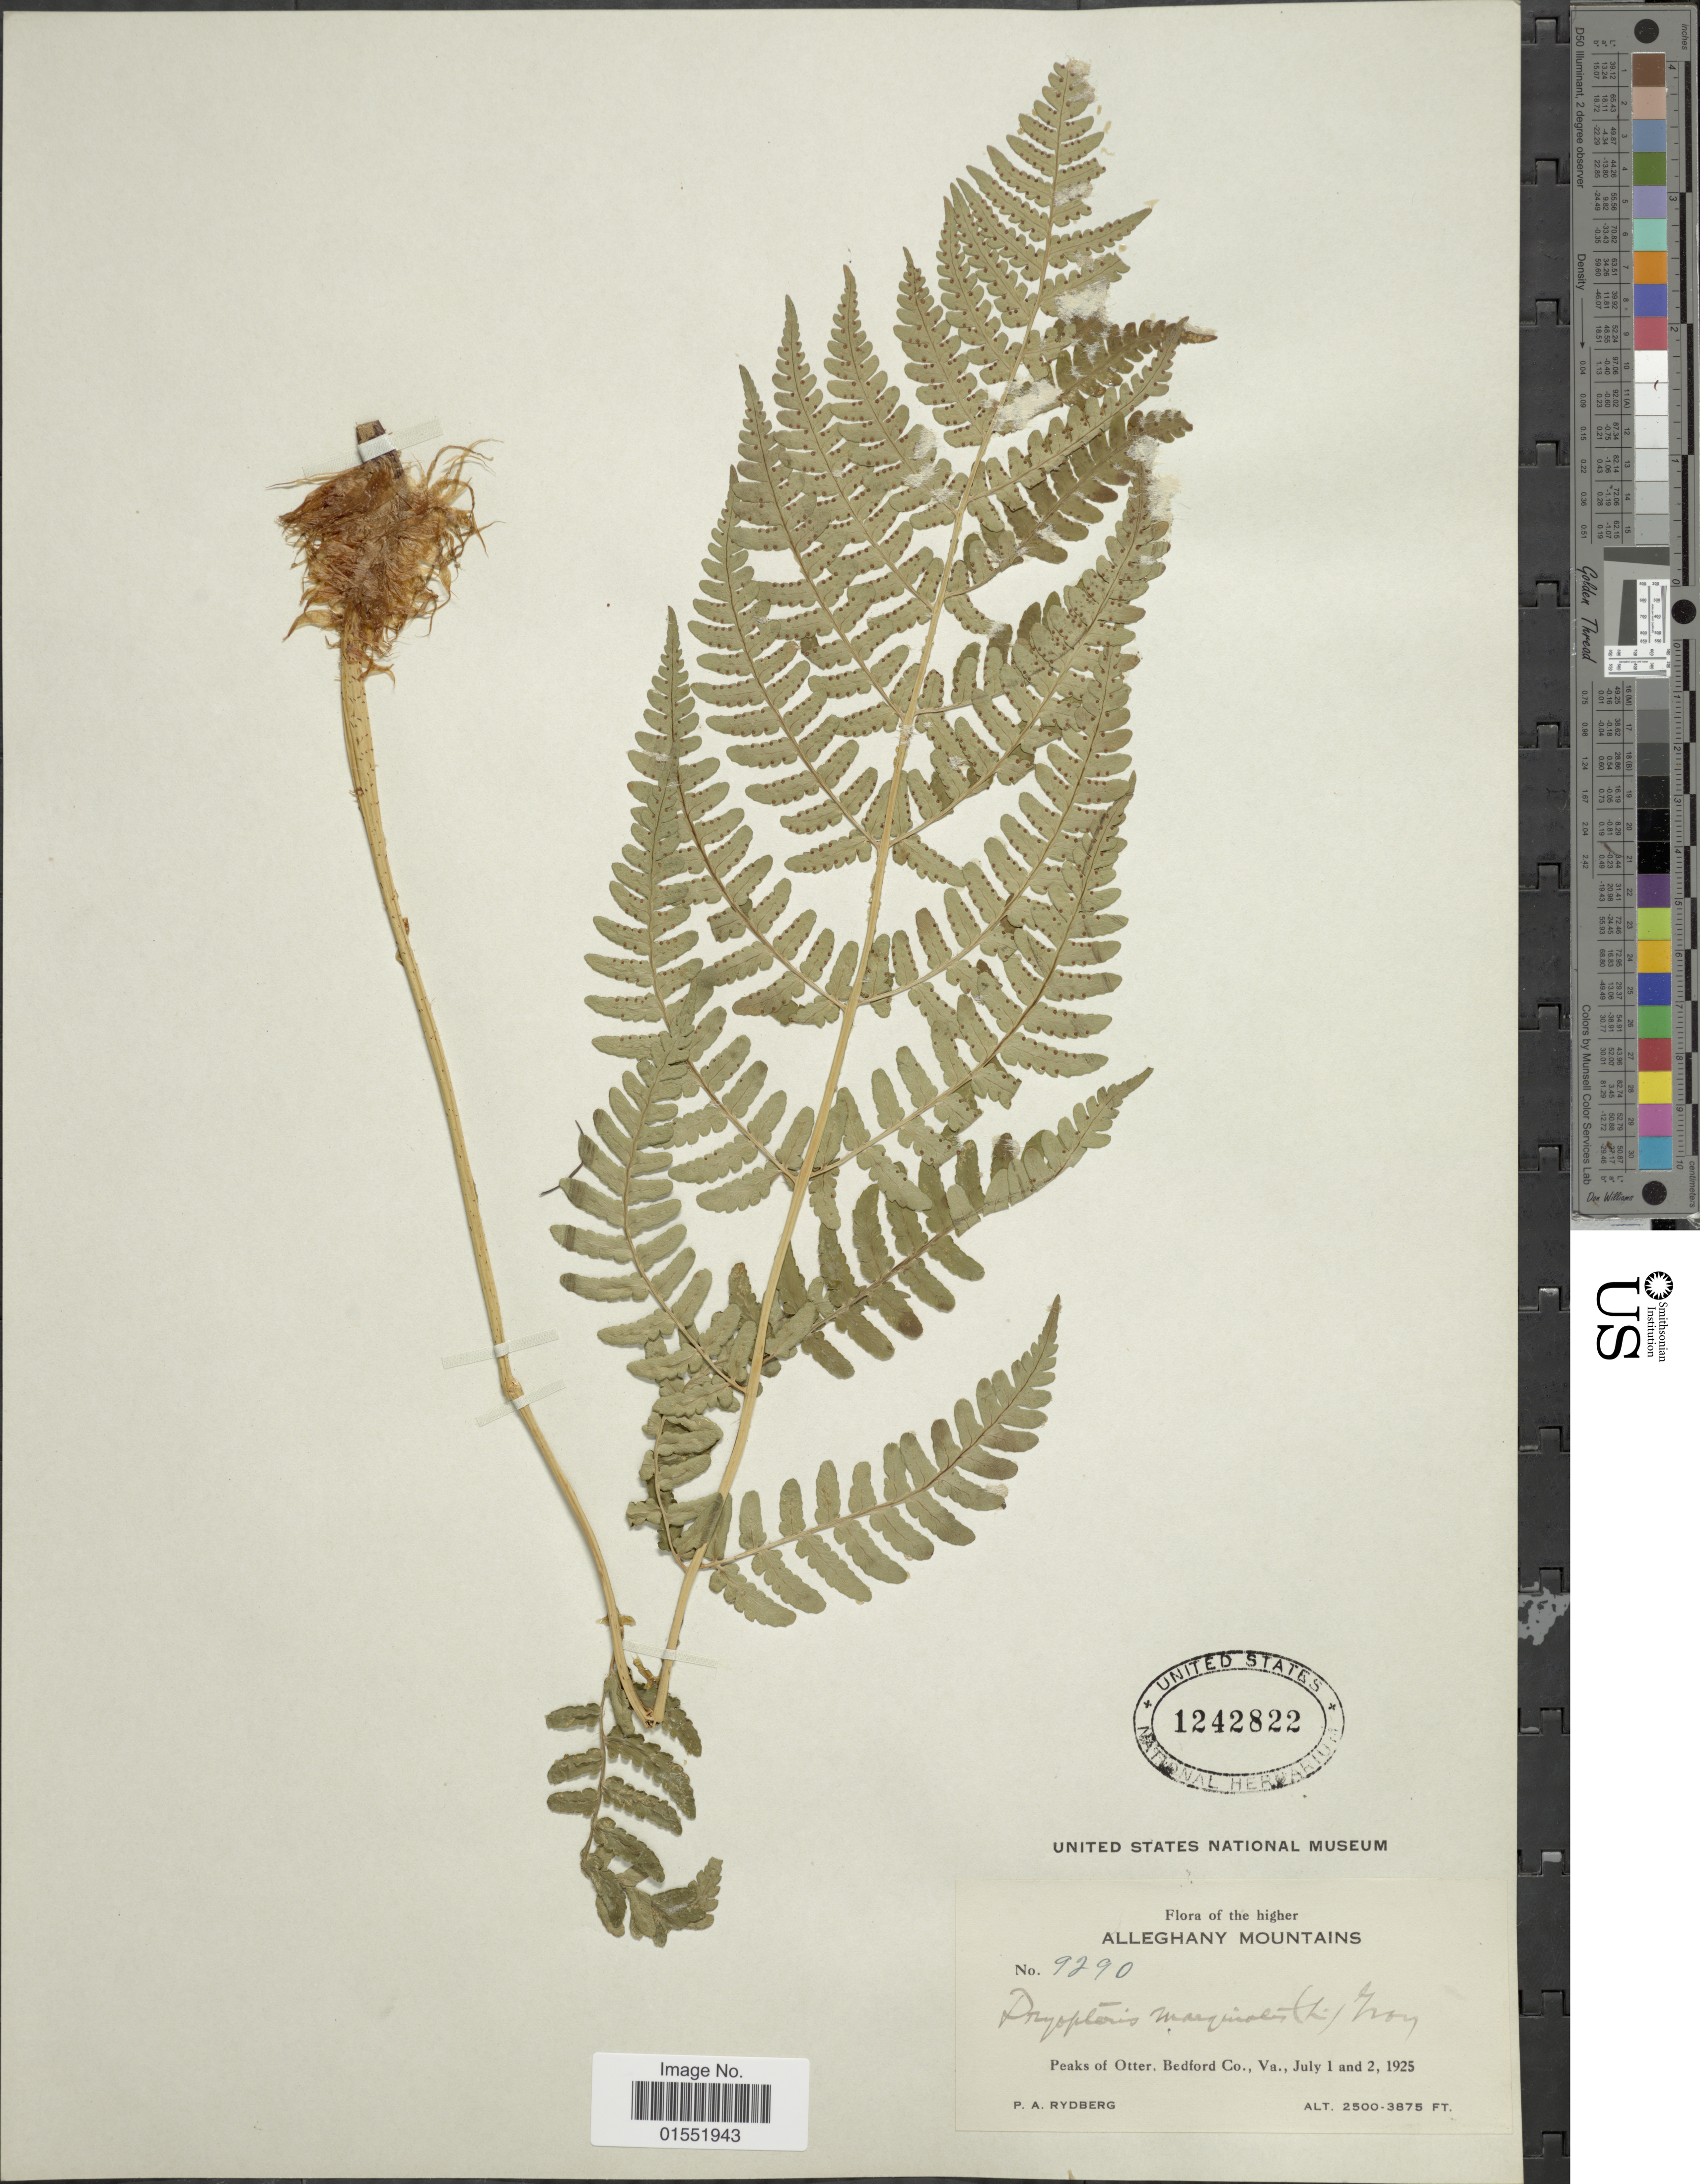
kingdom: Plantae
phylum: Tracheophyta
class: Polypodiopsida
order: Polypodiales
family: Dryopteridaceae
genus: Dryopteris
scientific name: Dryopteris marginalis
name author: (L.) A. Gray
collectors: P. A. Rydberg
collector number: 9290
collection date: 1925-07-01/1925-07-02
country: United States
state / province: Virginia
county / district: Bedford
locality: Alleghany Mountains. Peaks of Otter, Bedford Co., Va.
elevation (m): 762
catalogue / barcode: US 1242822